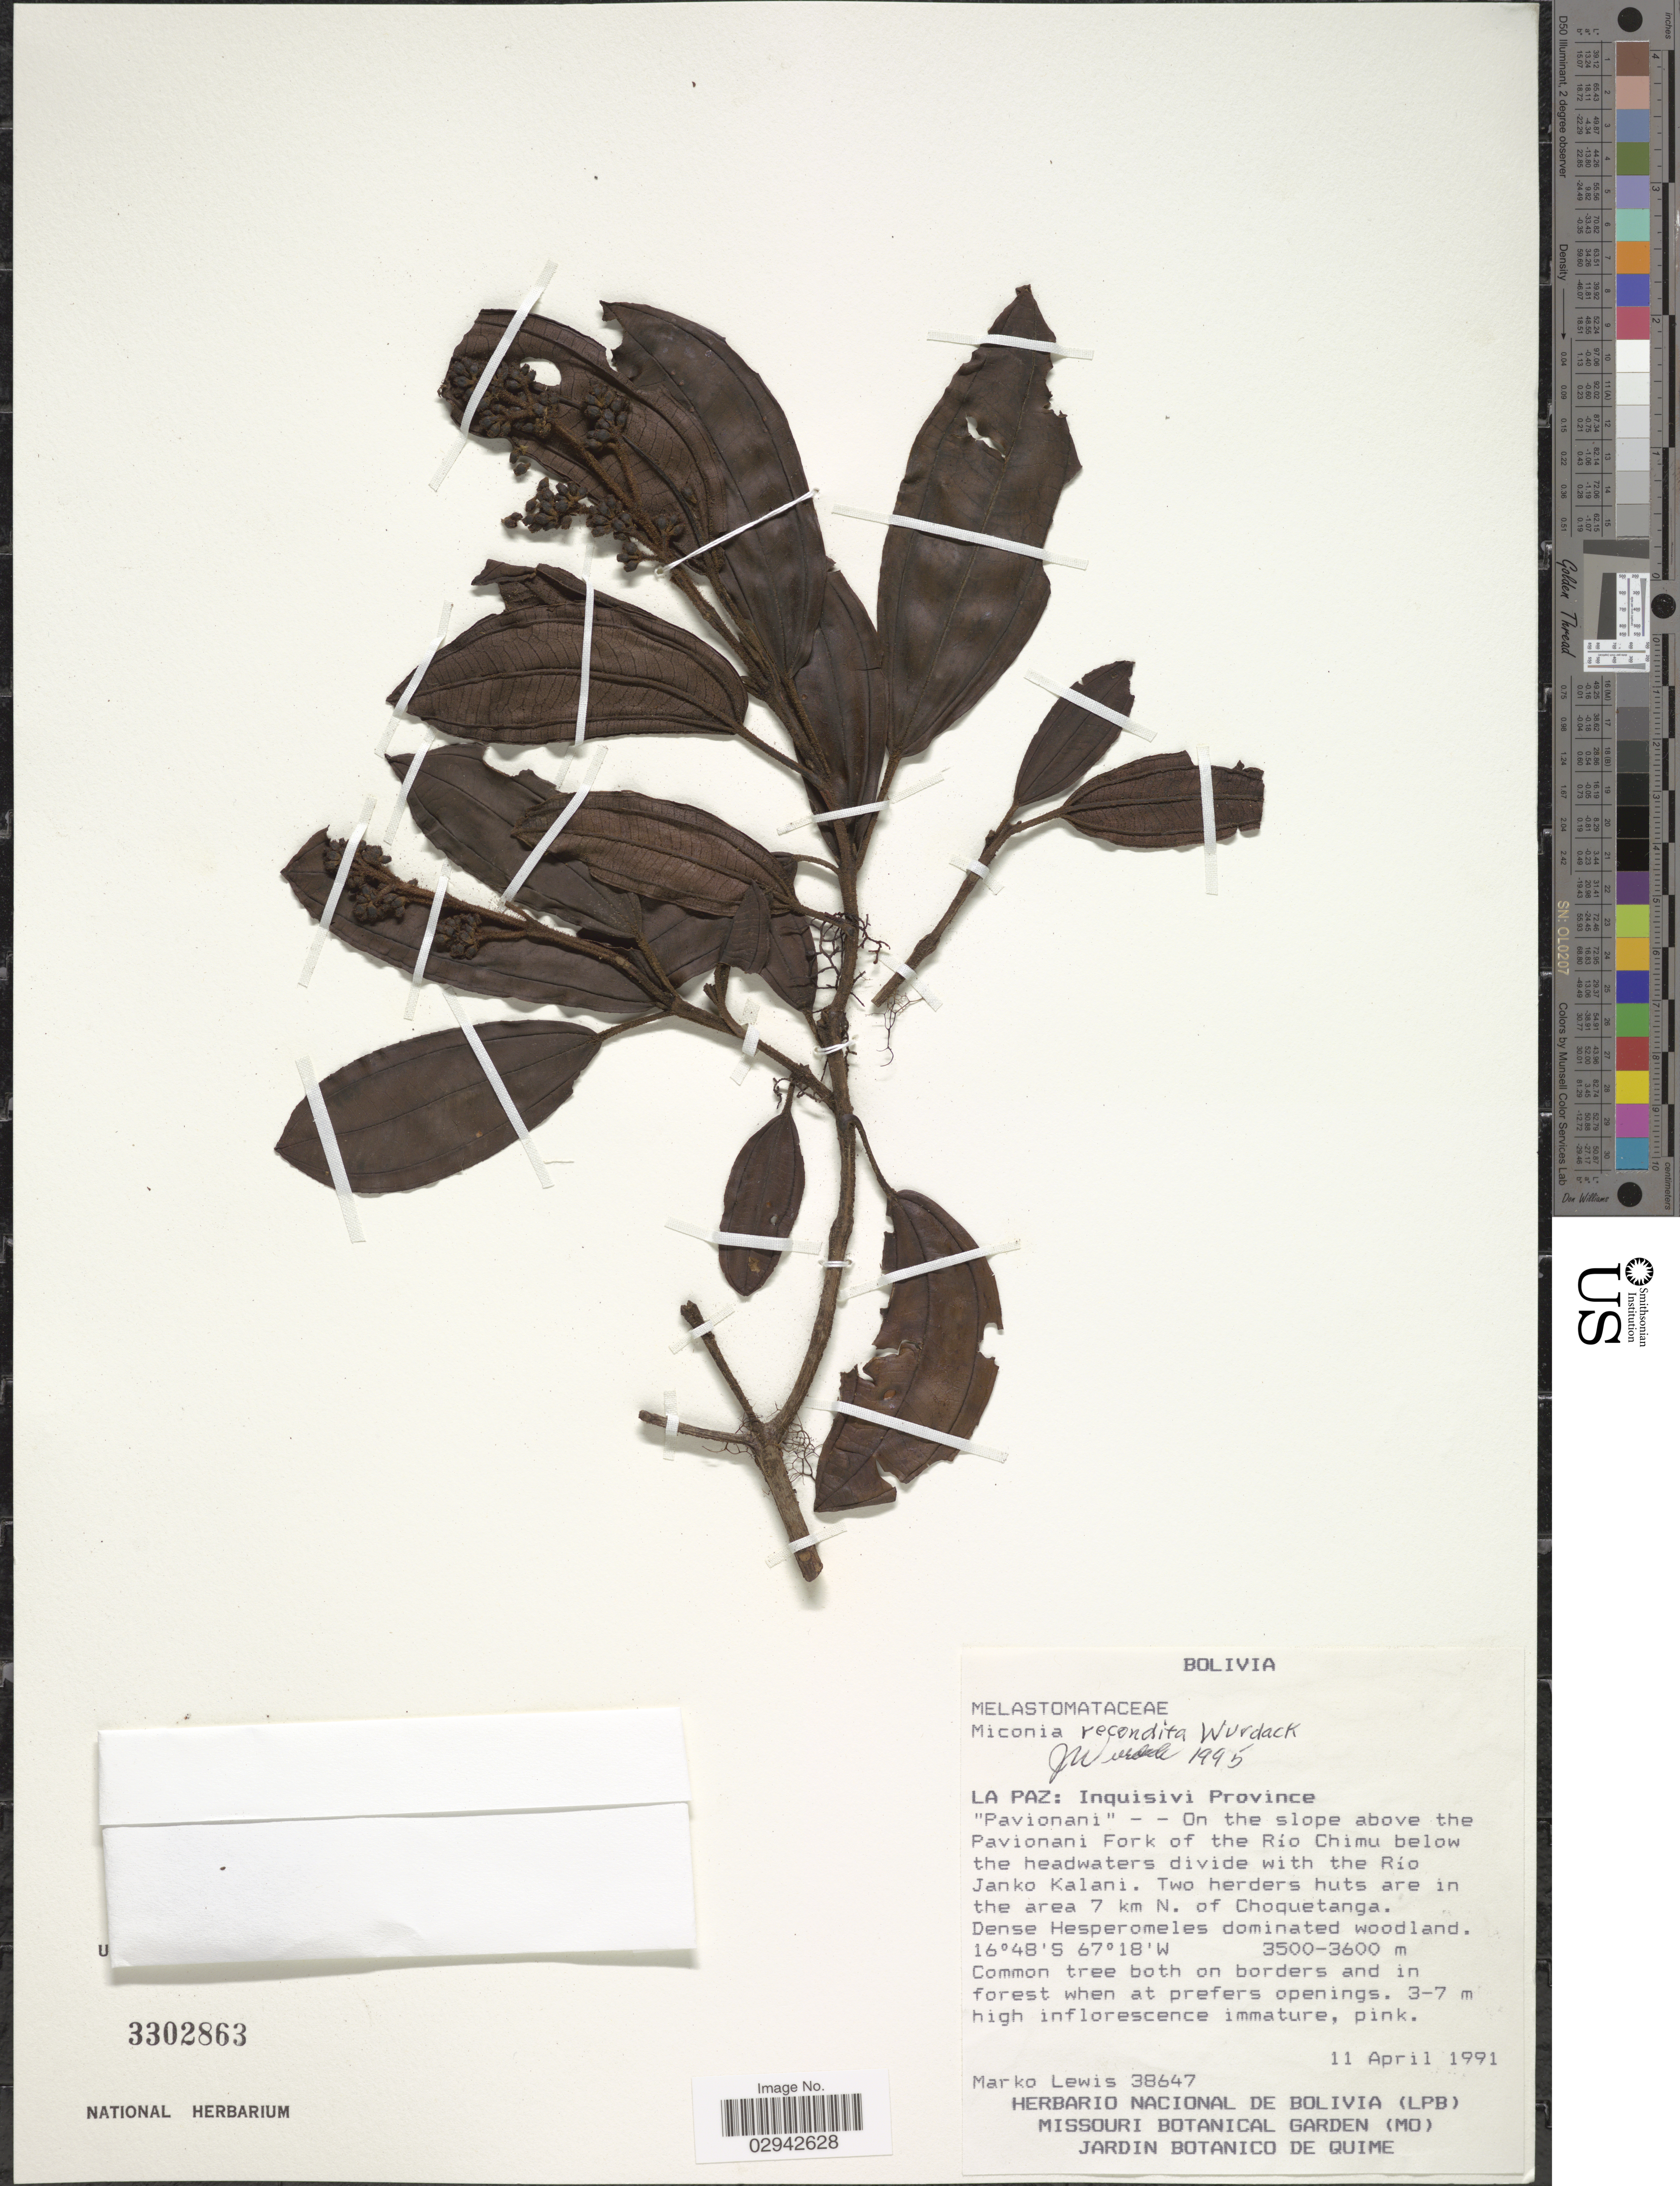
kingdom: Plantae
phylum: Tracheophyta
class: Magnoliopsida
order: Myrtales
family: Melastomataceae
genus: Miconia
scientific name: Miconia recondita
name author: Wurdack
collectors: M. A. Lewis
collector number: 38647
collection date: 1991-04-11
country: Bolivia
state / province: La Paz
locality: Inquisivi Province, "Pavionani" - - On the slope above the Pavionani Fork of the Río Chimu below the headwaters divide with the Rio Janko Kalani, Two herders huts are in the area 7 km N. of Choquetanga.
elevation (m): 3500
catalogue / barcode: US 3302863